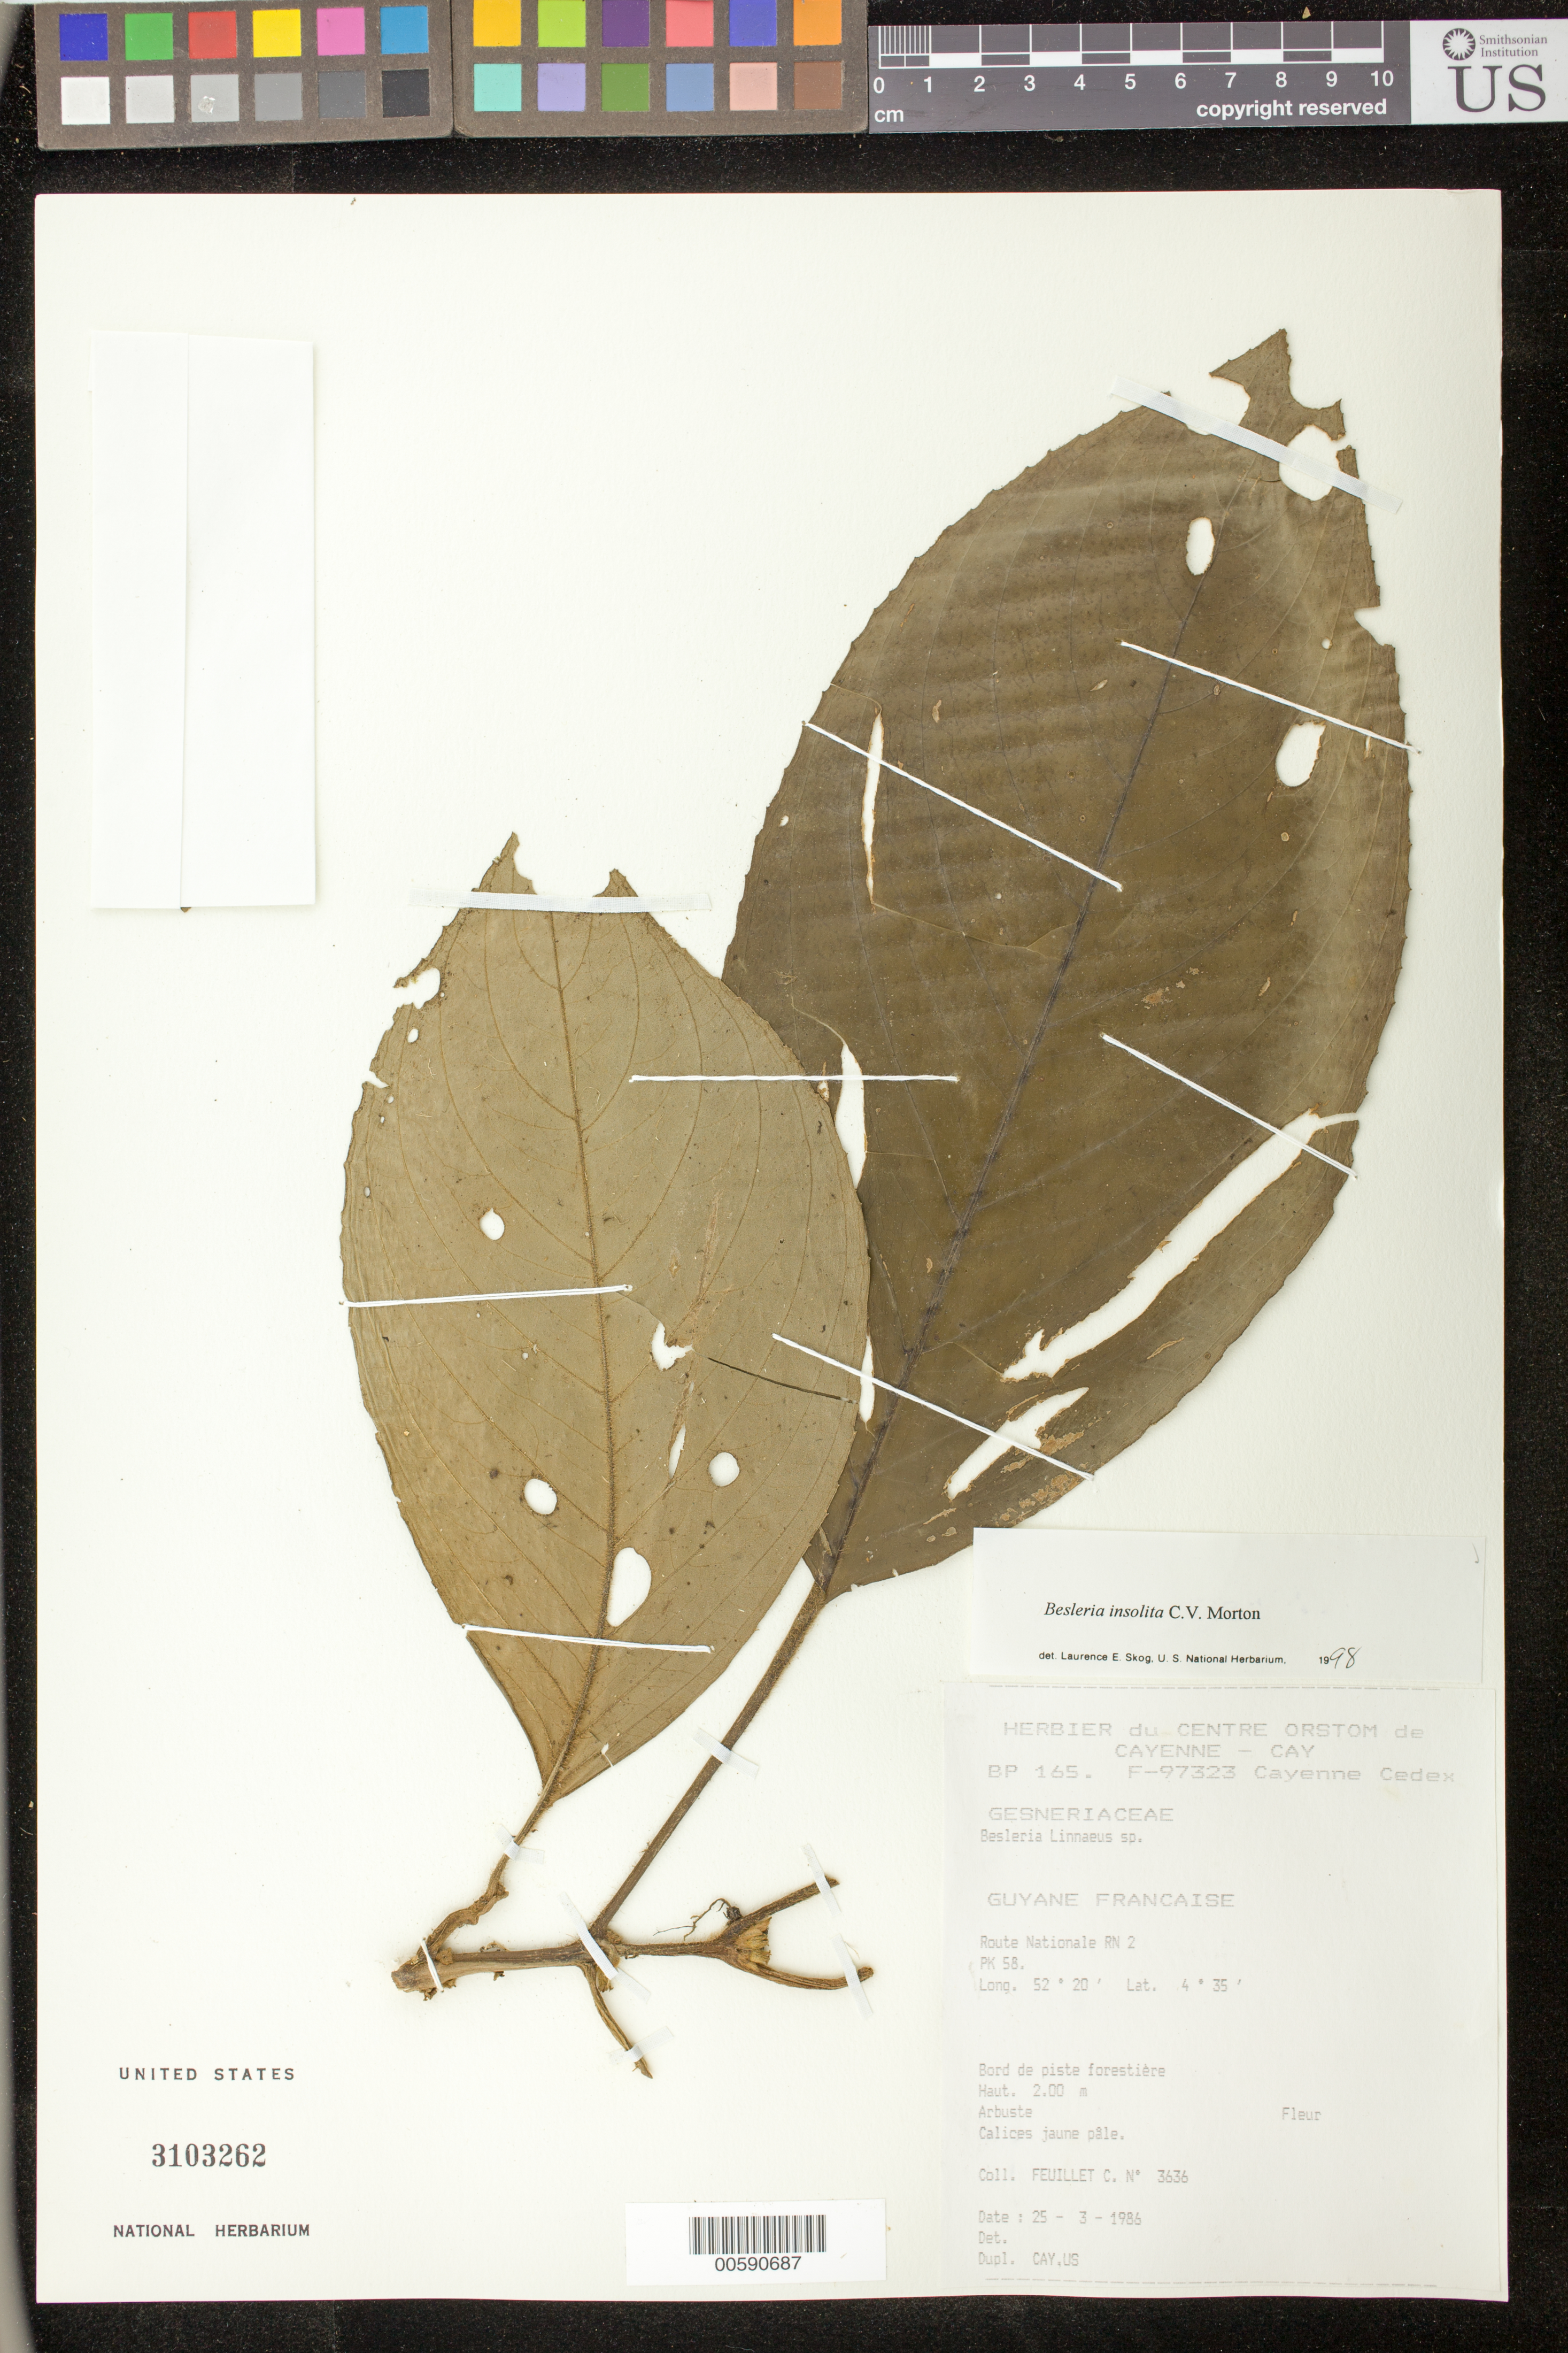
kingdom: Plantae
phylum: Tracheophyta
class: Magnoliopsida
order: Lamiales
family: Gesneriaceae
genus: Besleria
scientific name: Besleria insolita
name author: C.V. Morton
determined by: Skog, Laurence E.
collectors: C. Feuillet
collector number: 3636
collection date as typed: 25 Mar 1986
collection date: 1986-03-25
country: French Guiana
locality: Route Nationale RN 2, PK 58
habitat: Bord de piste forestière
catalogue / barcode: US 3103262